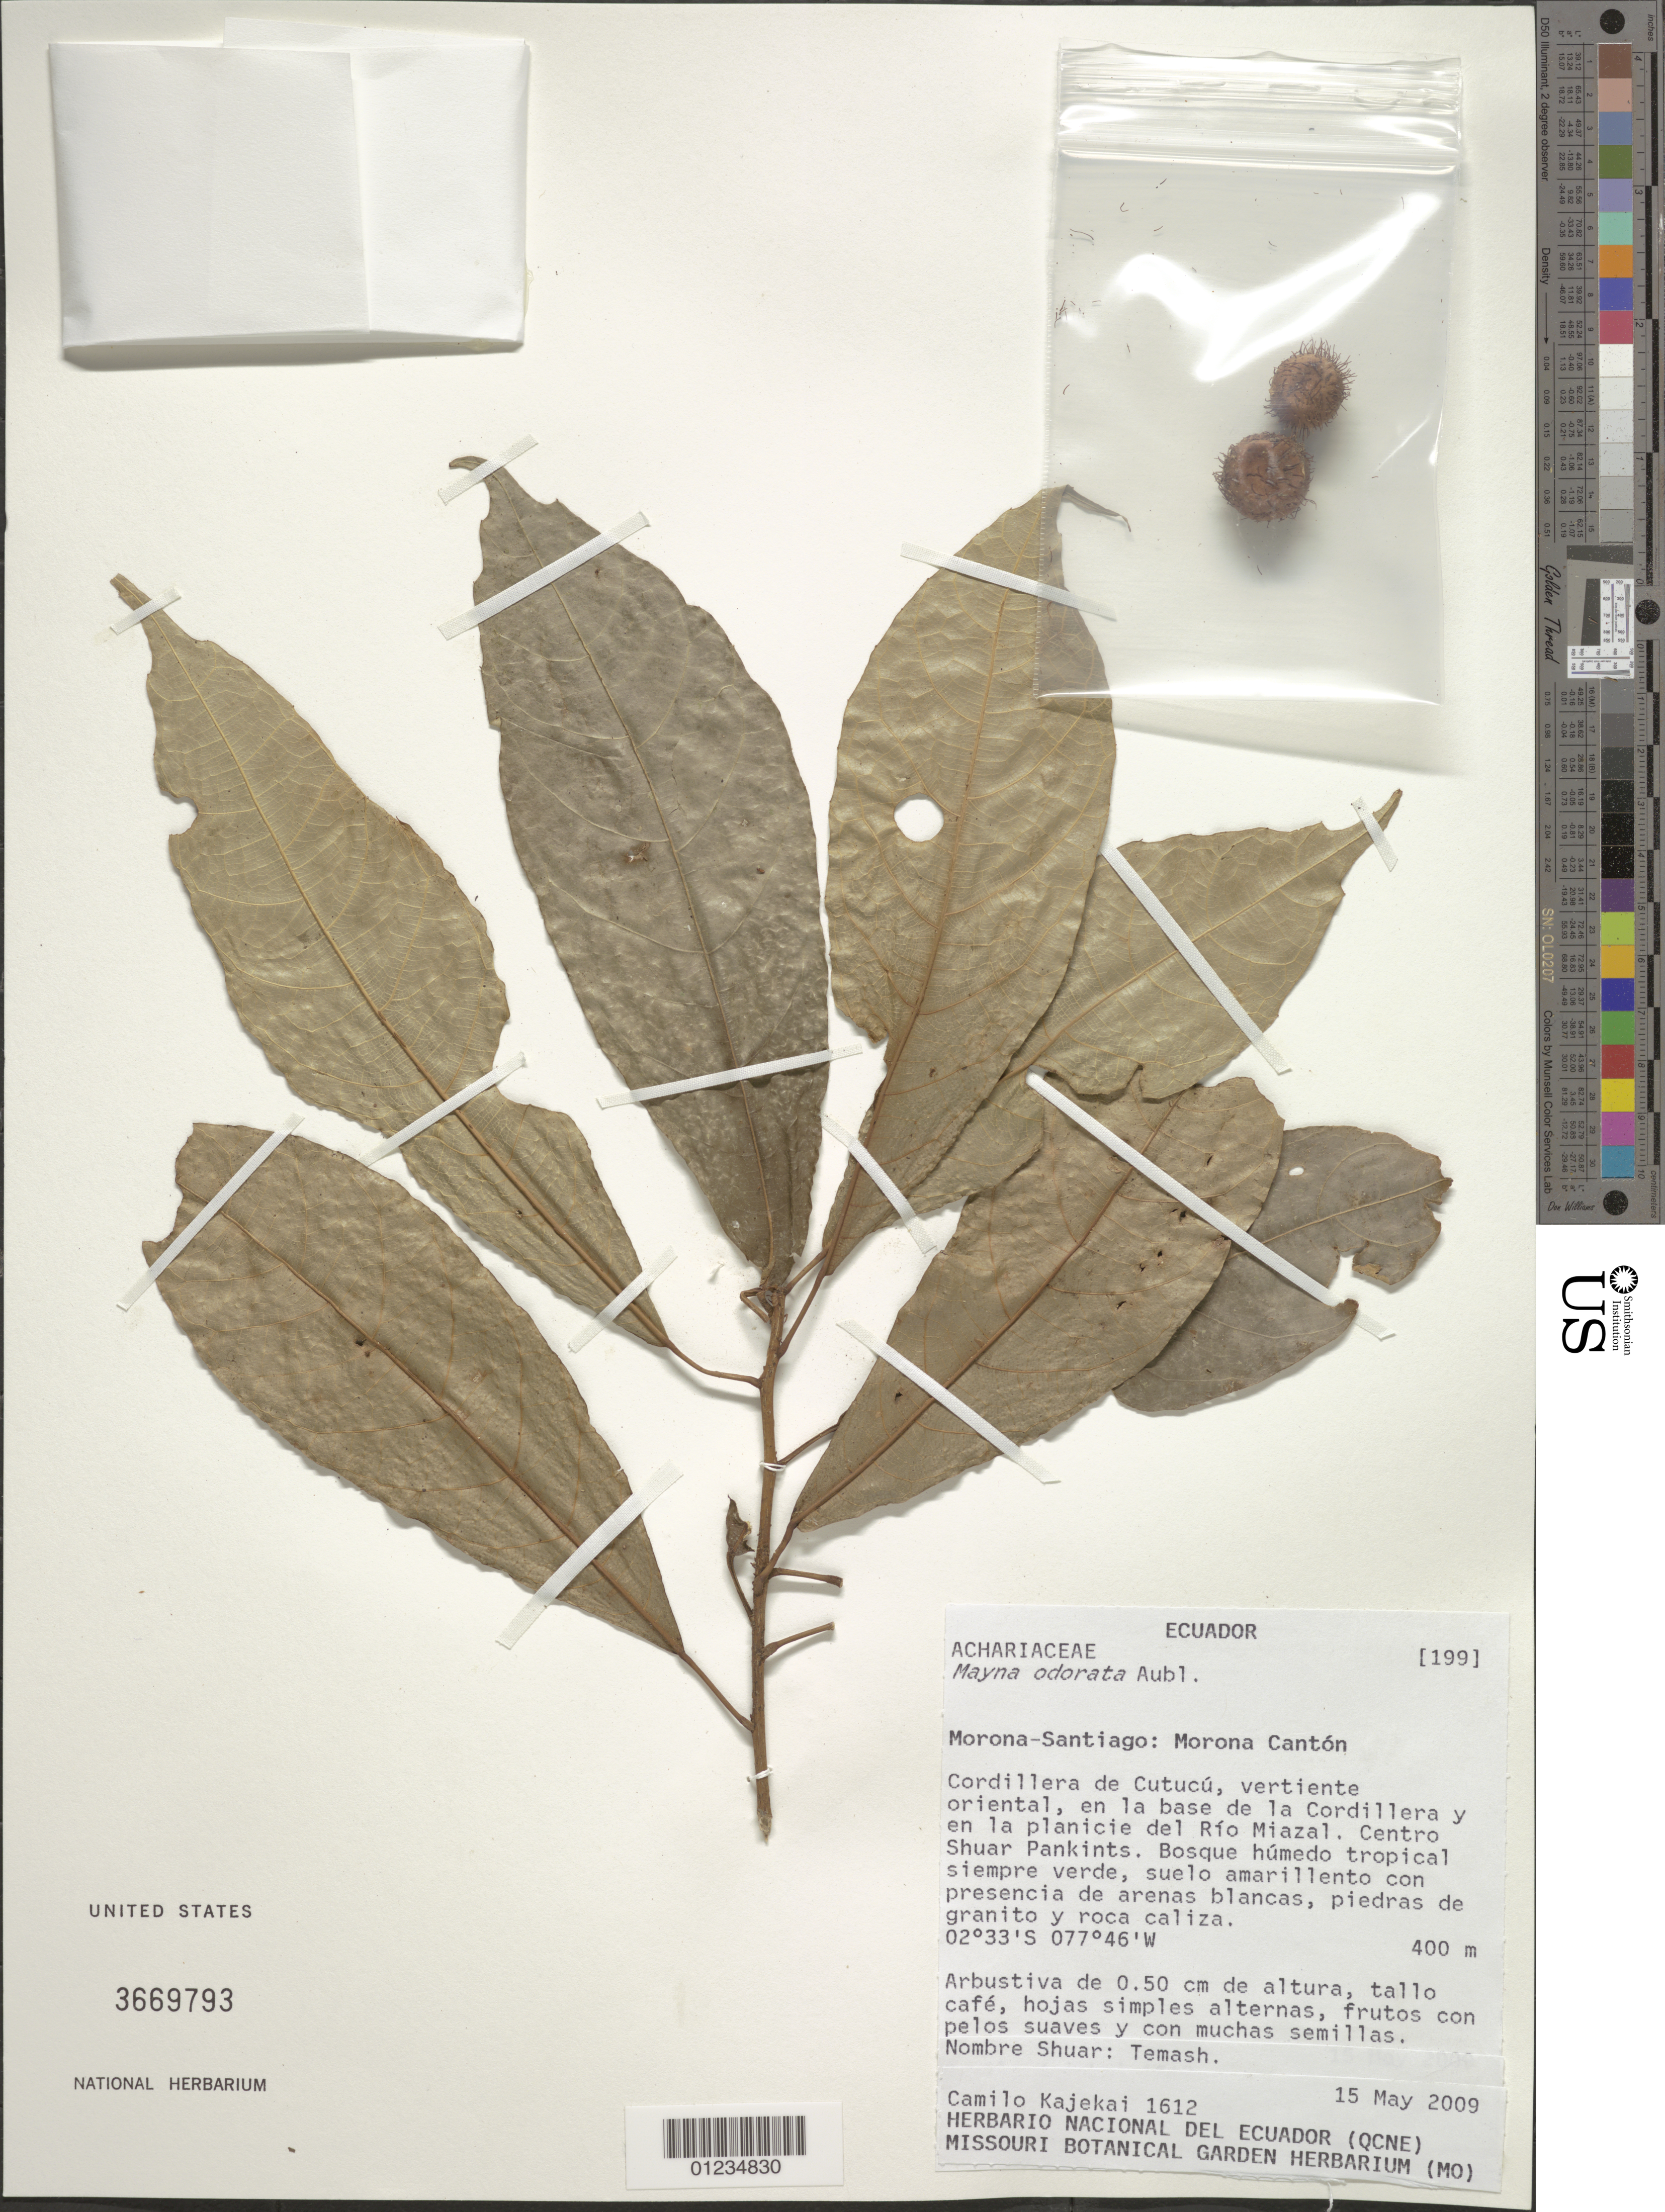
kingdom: Plantae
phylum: Tracheophyta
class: Magnoliopsida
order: Malpighiales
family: Achariaceae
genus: Mayna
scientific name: Mayna odorata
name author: Aubl.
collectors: C. Kajekai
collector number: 1612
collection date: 2009-05-15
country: Ecuador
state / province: Morona-Santiago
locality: Morona Canton. Cordillera de cutucu, vertiente oriental, en la base de la Cordillera y en la planicie del Rio Miazal. Centro Shuar Pankints.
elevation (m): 400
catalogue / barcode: US 3669793